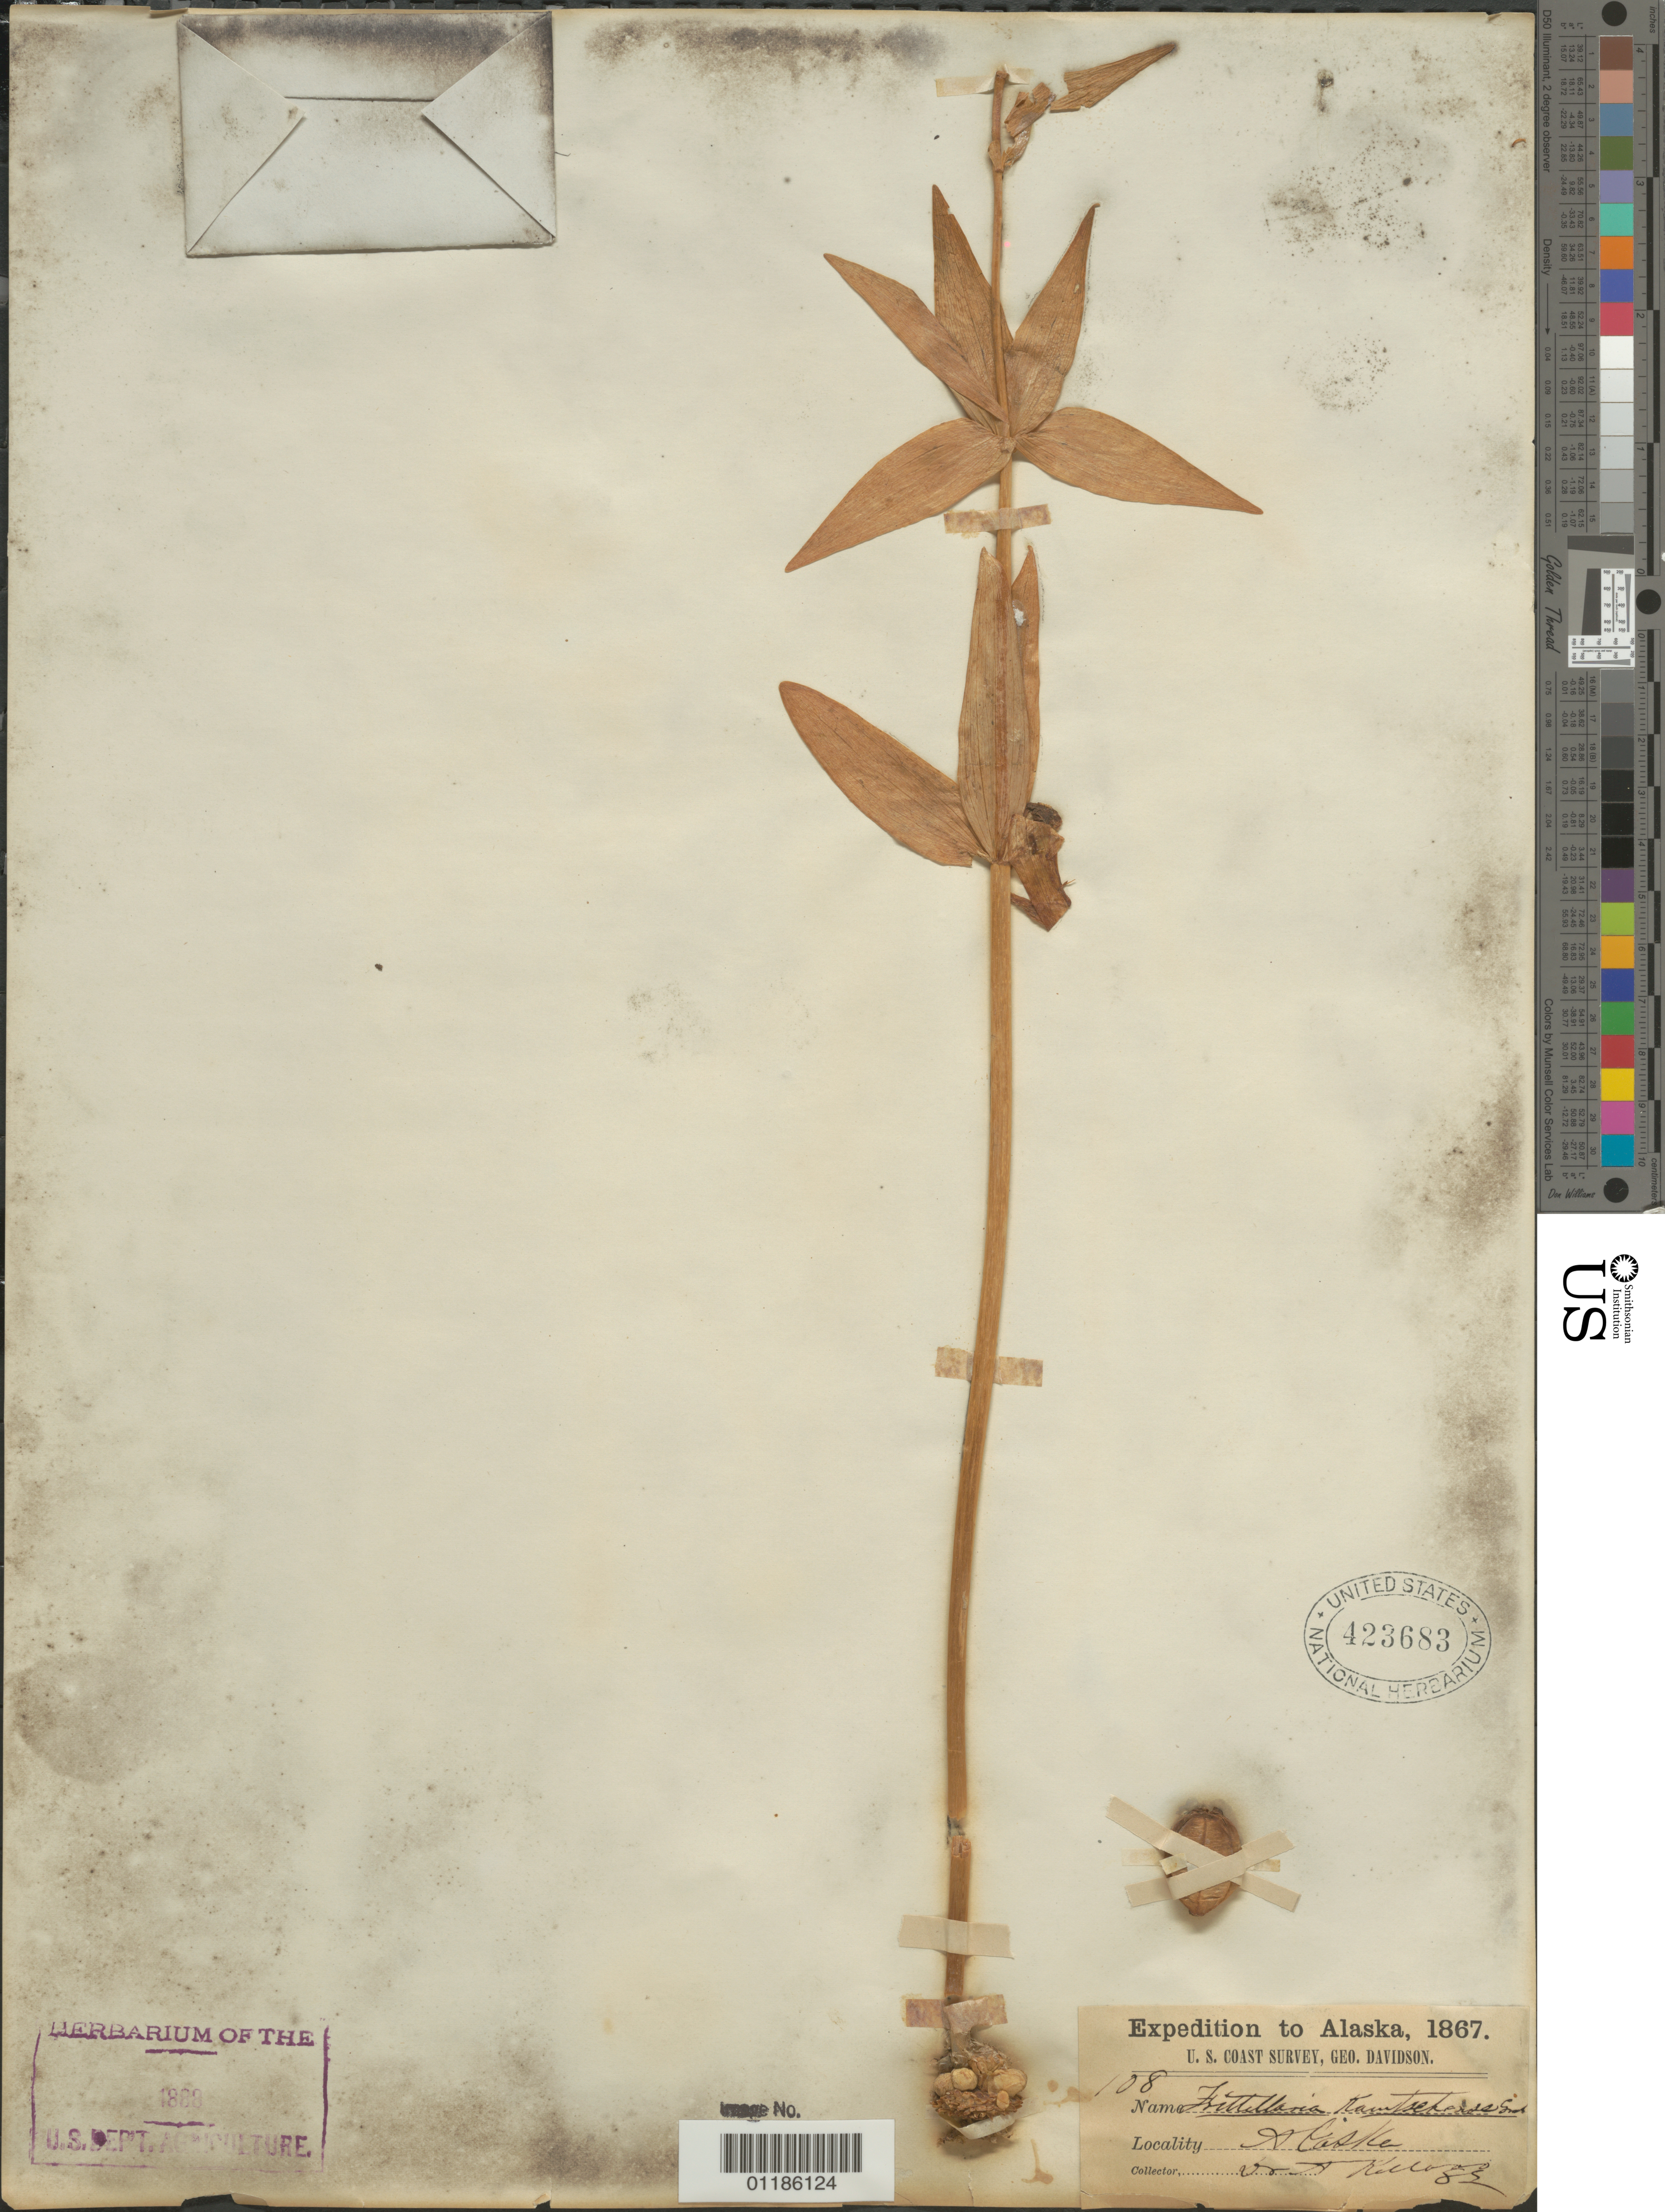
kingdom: Plantae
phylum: Tracheophyta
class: Liliopsida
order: Liliales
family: Liliaceae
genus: Fritillaria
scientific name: Fritillaria kamtschatcensis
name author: Torr.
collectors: A. Kellogg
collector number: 108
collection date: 1867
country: United States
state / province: Alaska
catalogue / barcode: US 423683